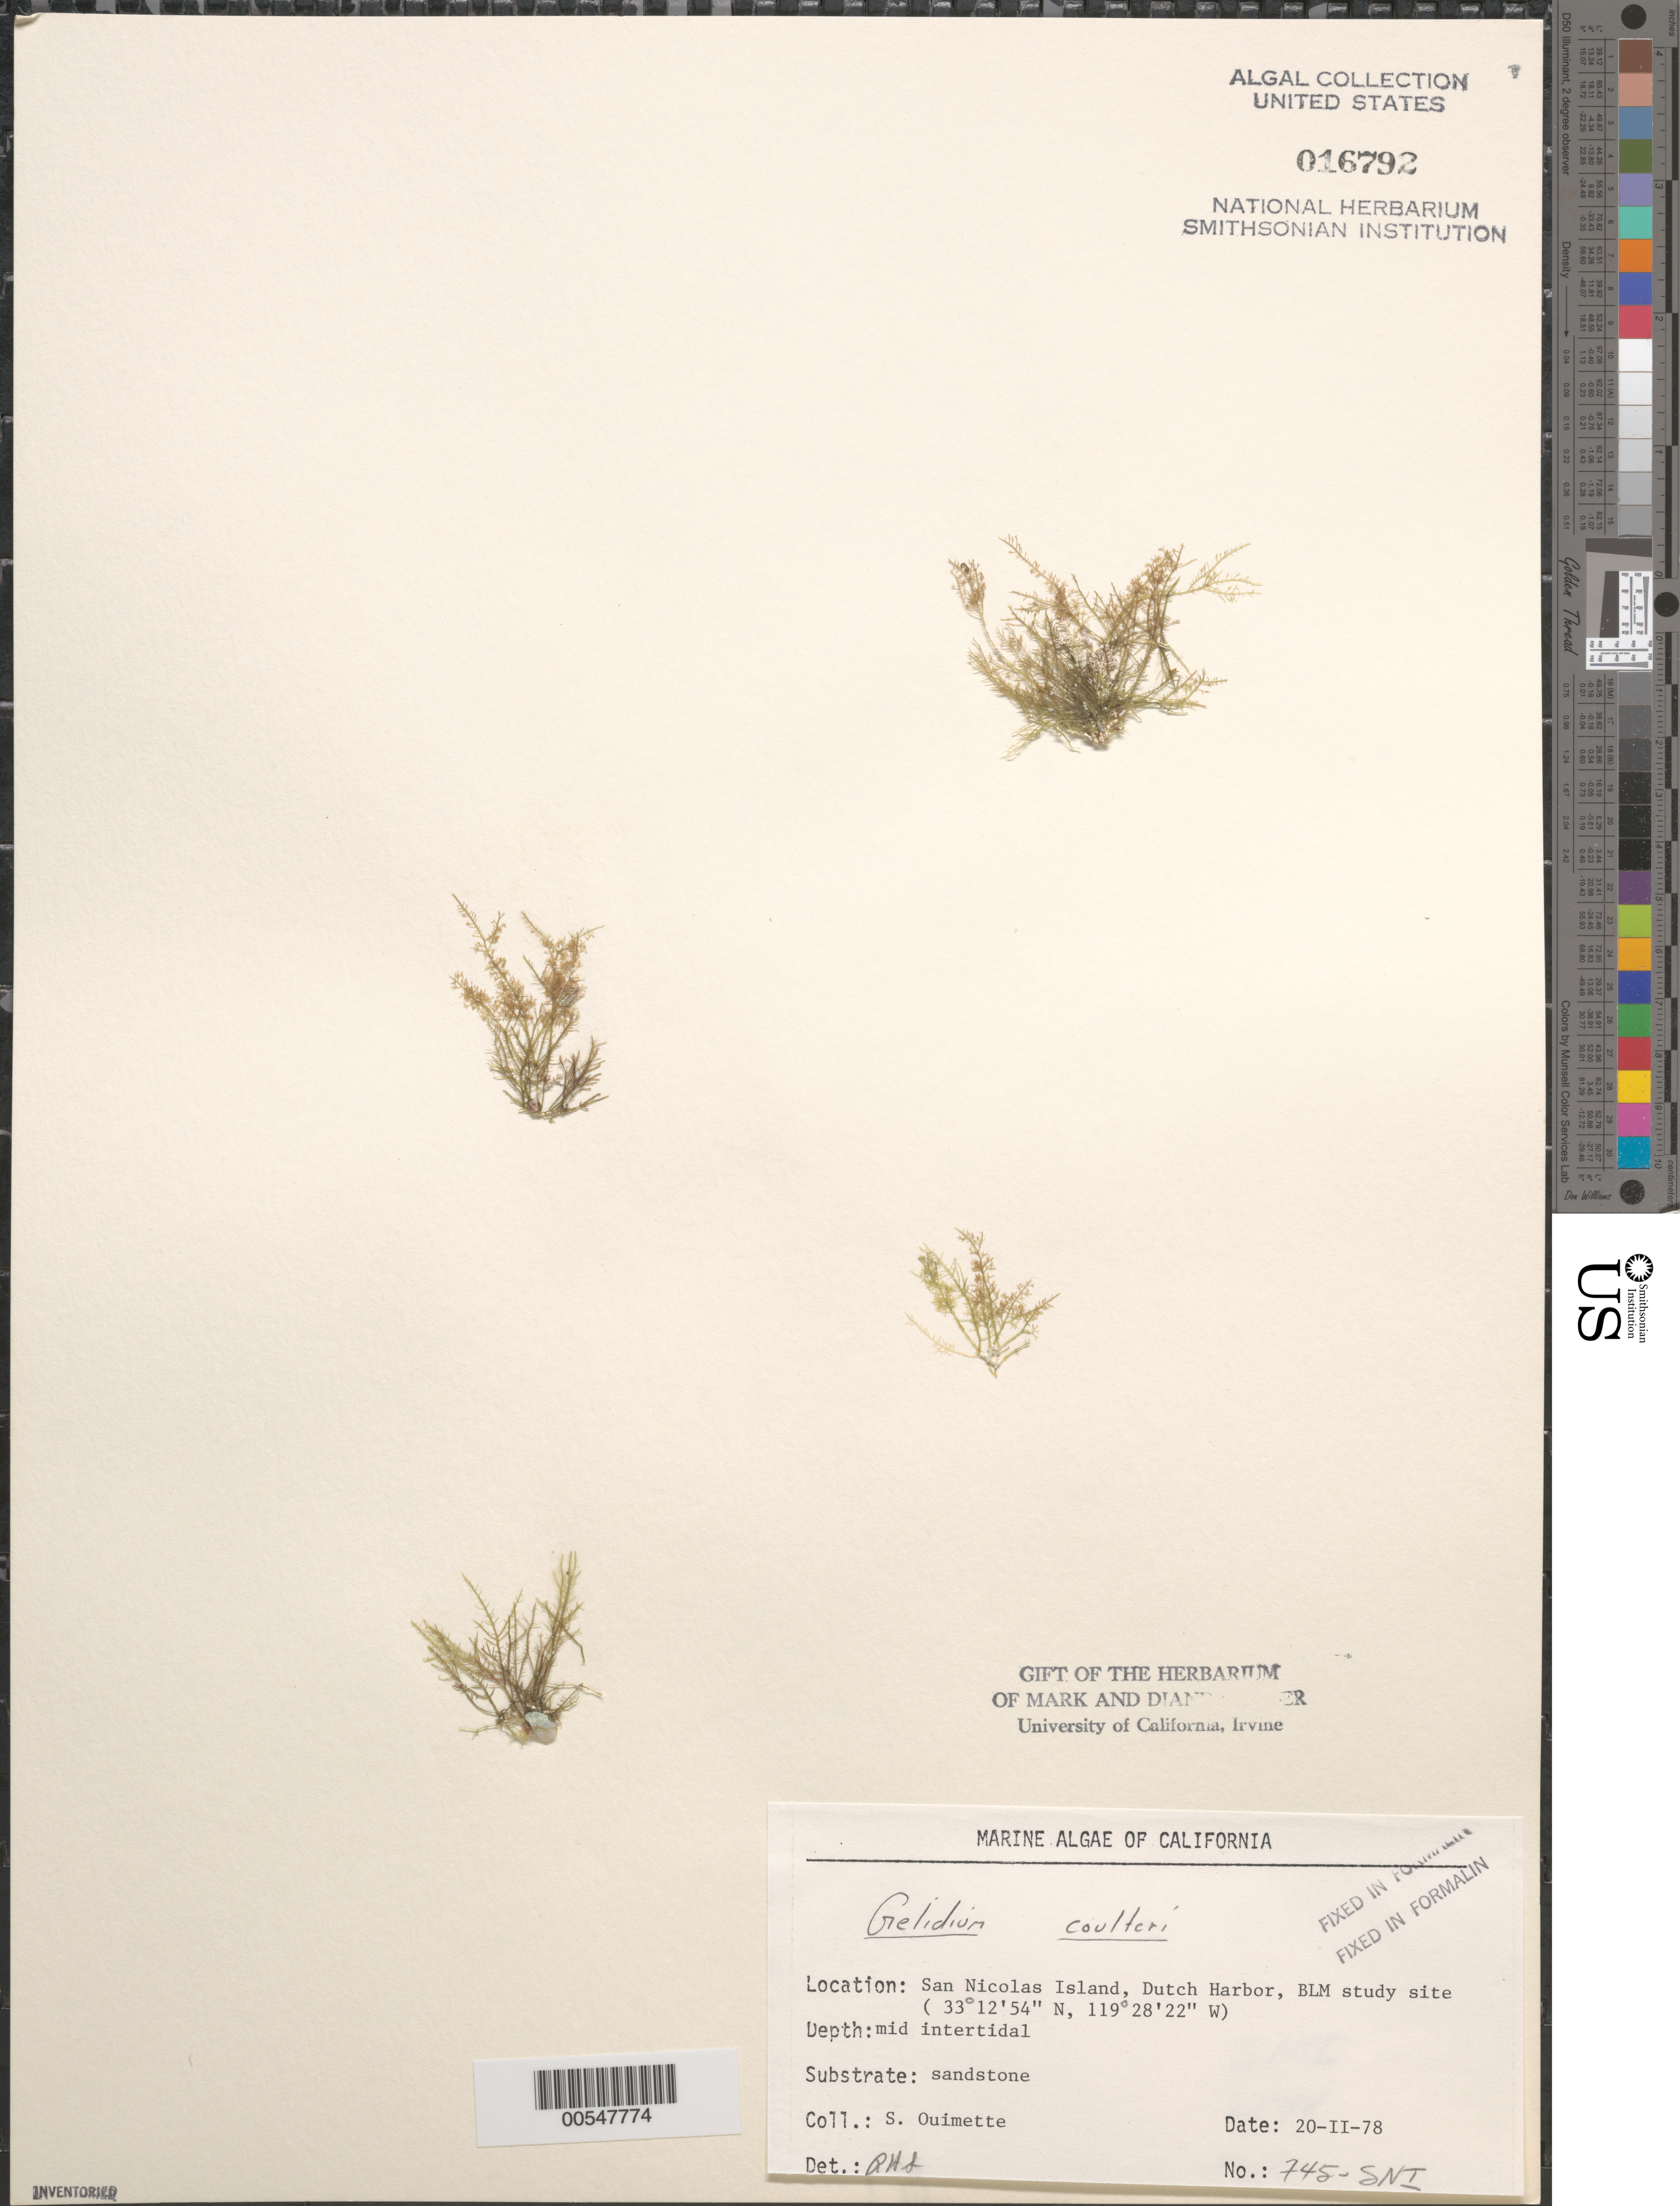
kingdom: Plantae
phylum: Rhodophyta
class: Florideophyceae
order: Gelidiales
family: Gelidiaceae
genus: Gelidium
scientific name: Gelidium coulteri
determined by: Sims, Robert H.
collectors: S. Ouimette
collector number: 745-sni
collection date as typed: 20 Feb 1978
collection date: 1978-02-20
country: United States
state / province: California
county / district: Ventura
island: San Nicolas Island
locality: Dutch Harbor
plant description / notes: BLM-SOCALBIGHT Rocky Intertidal Survey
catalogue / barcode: US 16792